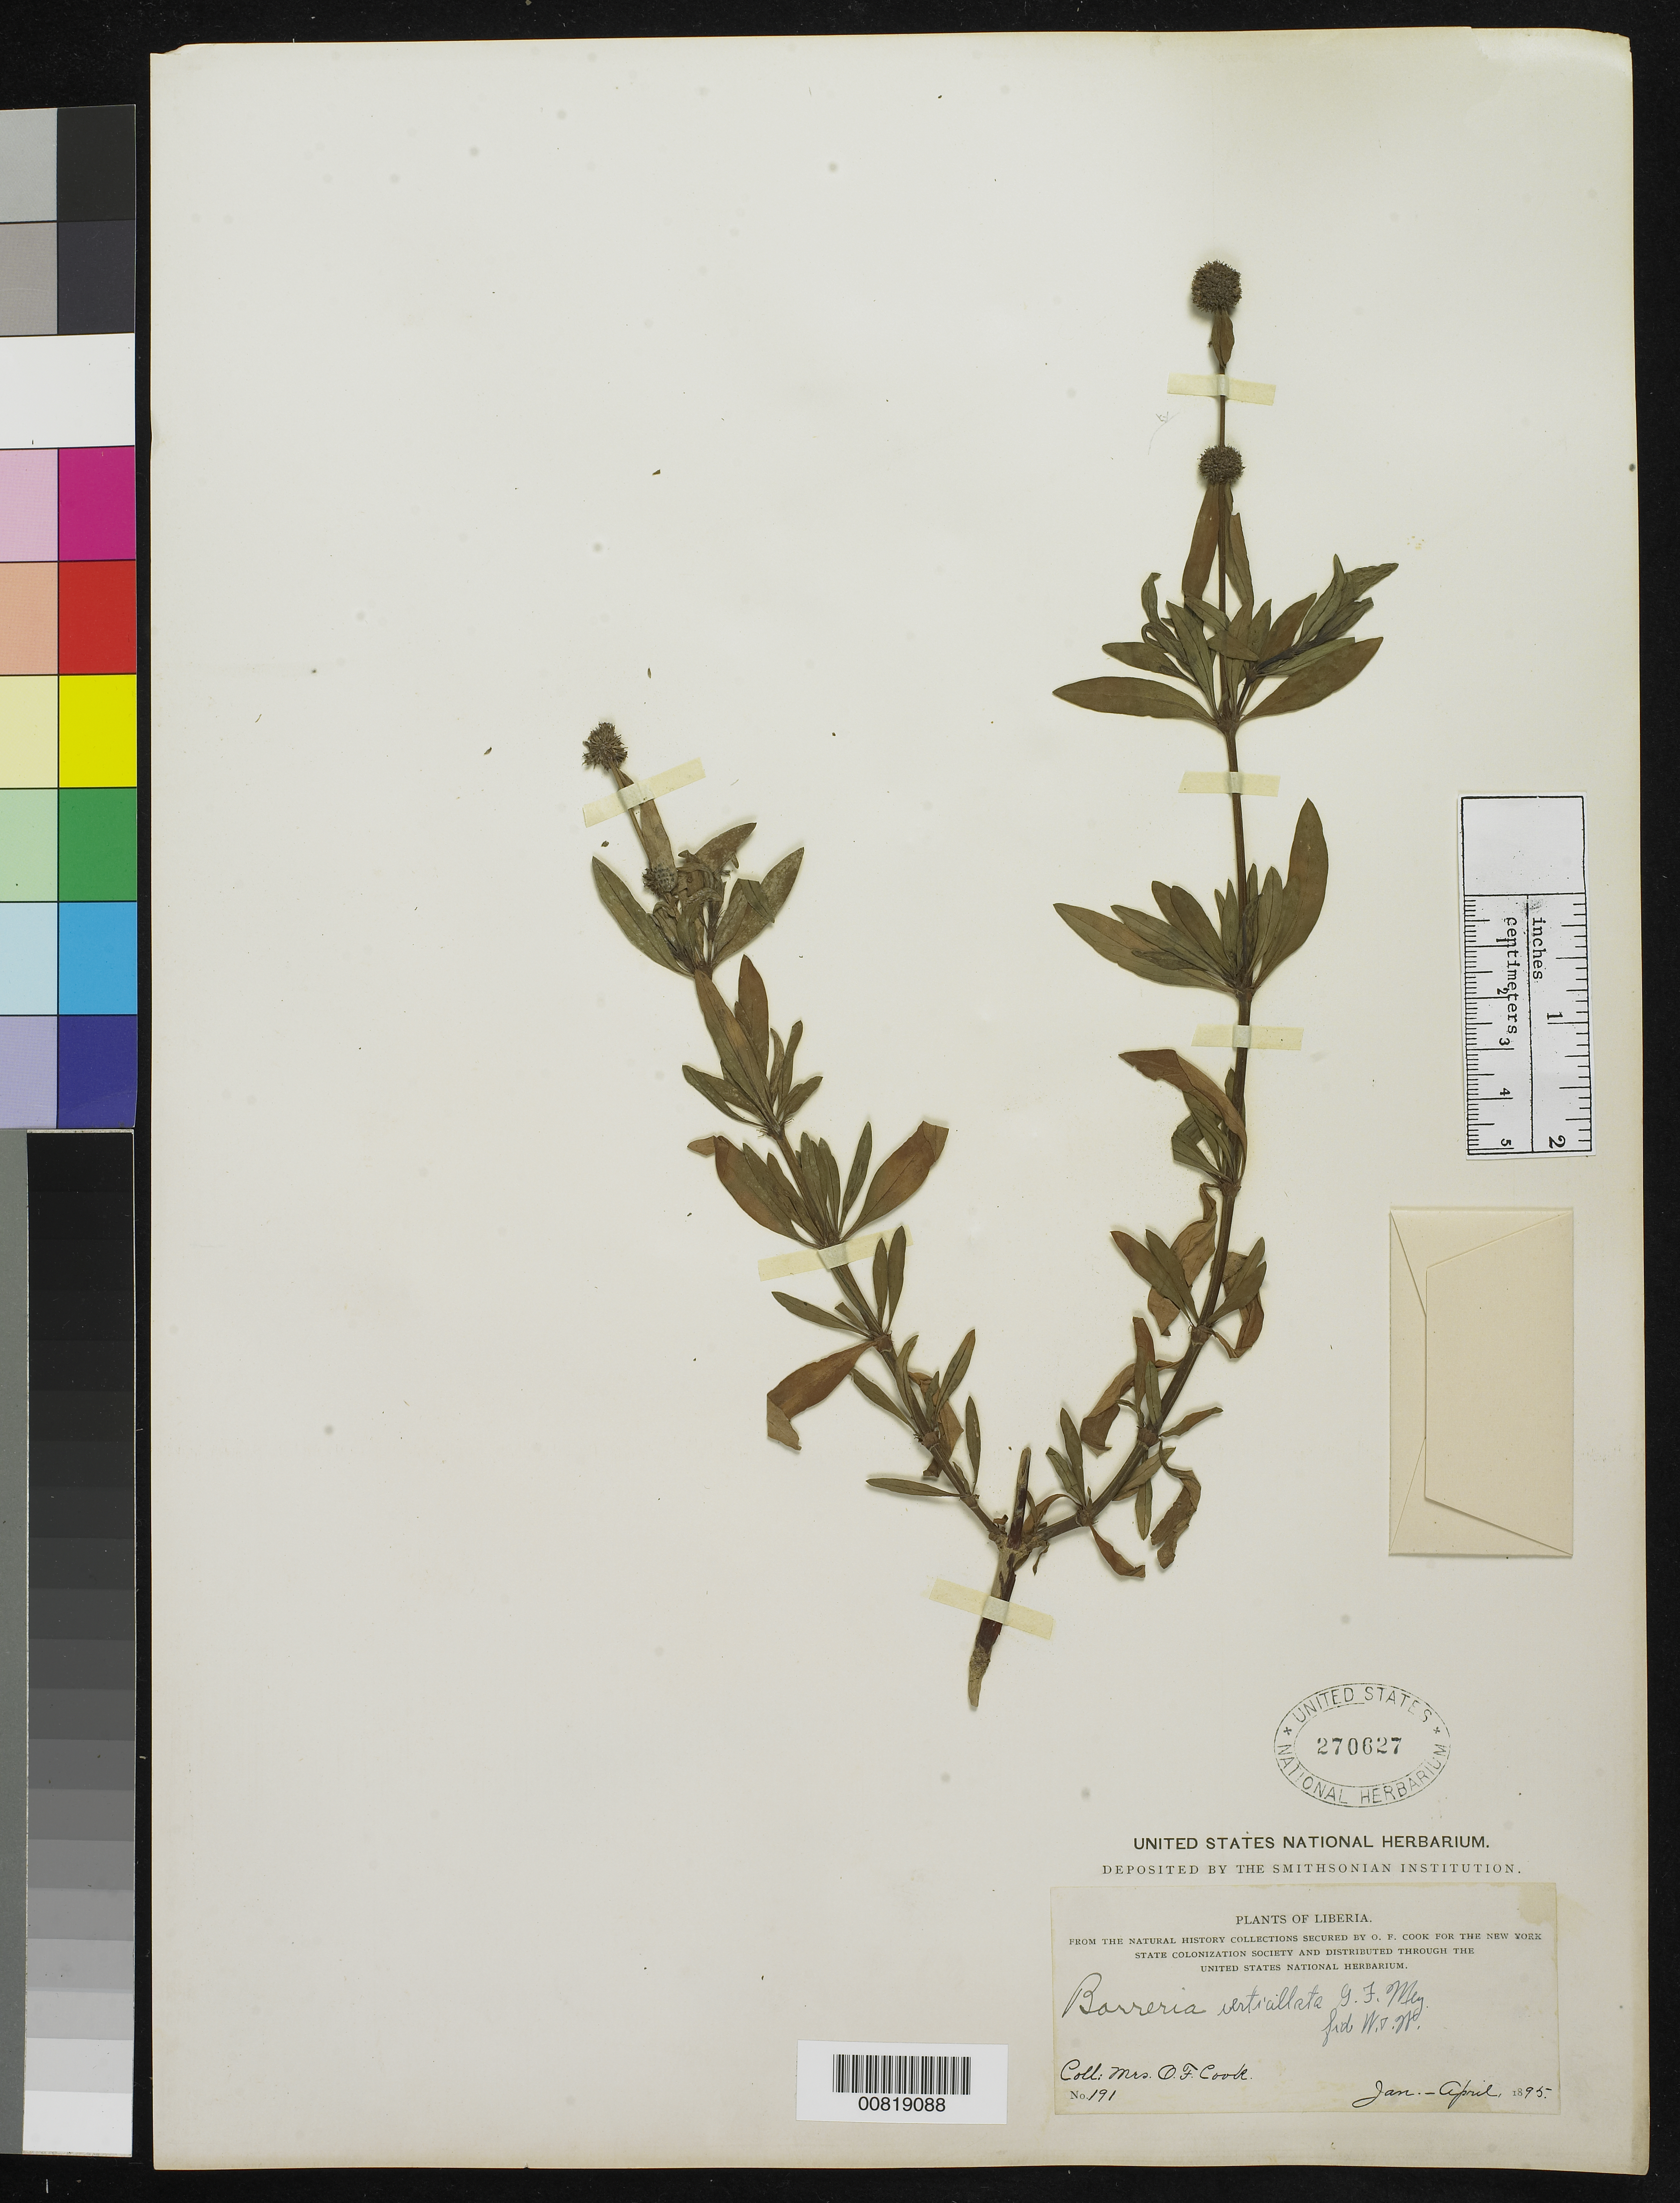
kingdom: Plantae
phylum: Tracheophyta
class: Magnoliopsida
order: Gentianales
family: Rubiaceae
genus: Borreria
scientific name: Borreria sp.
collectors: Alice C. Cook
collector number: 191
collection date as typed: Jan 1895 to -- Apr 1895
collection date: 1895-01/1895-04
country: Liberia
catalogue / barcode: US 270627